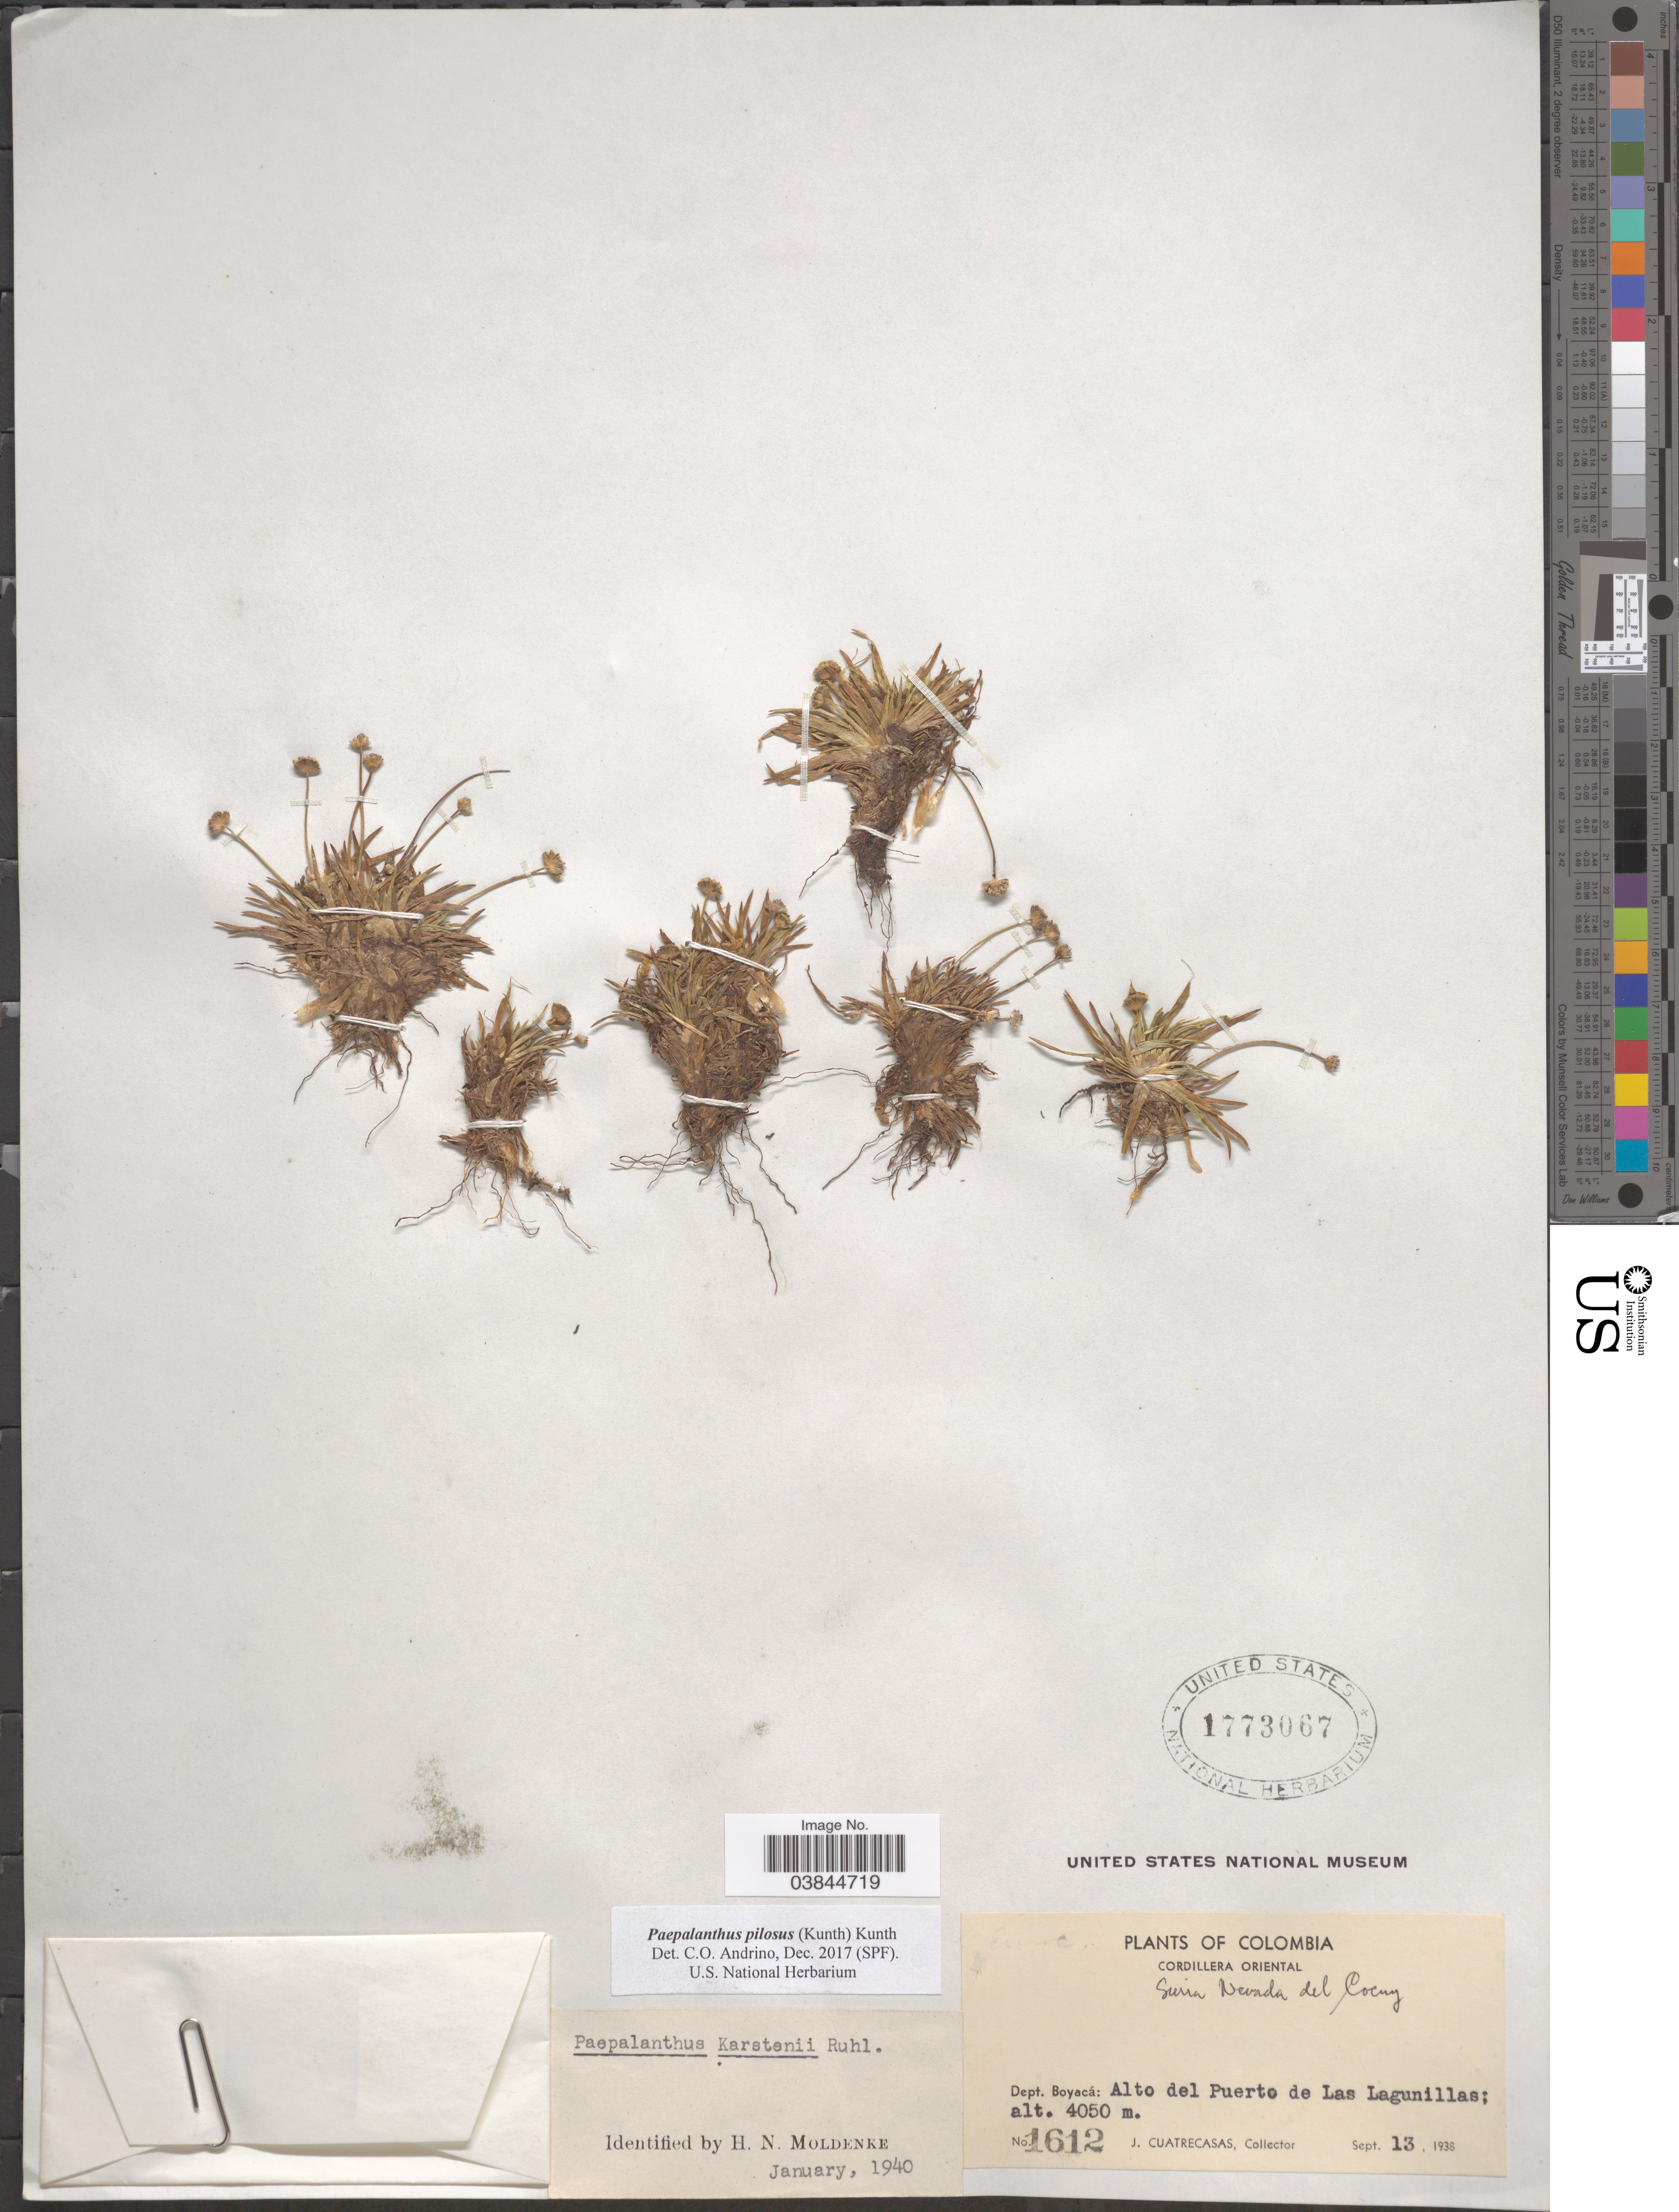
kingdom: Plantae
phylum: Tracheophyta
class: Liliopsida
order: Poales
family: Eriocaulaceae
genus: Paepalanthus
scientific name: Paepalanthus pilosus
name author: (Kunth) Kunth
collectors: J. Cuatrecasas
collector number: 1612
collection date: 1938-09-13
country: Colombia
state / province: Boyacá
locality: Cordillera Oriental. Sierra Nevada del Cocuy. Dept. Boyacá: Alto del Puerto de Las Lagunillas.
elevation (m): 4050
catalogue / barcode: US 1773067